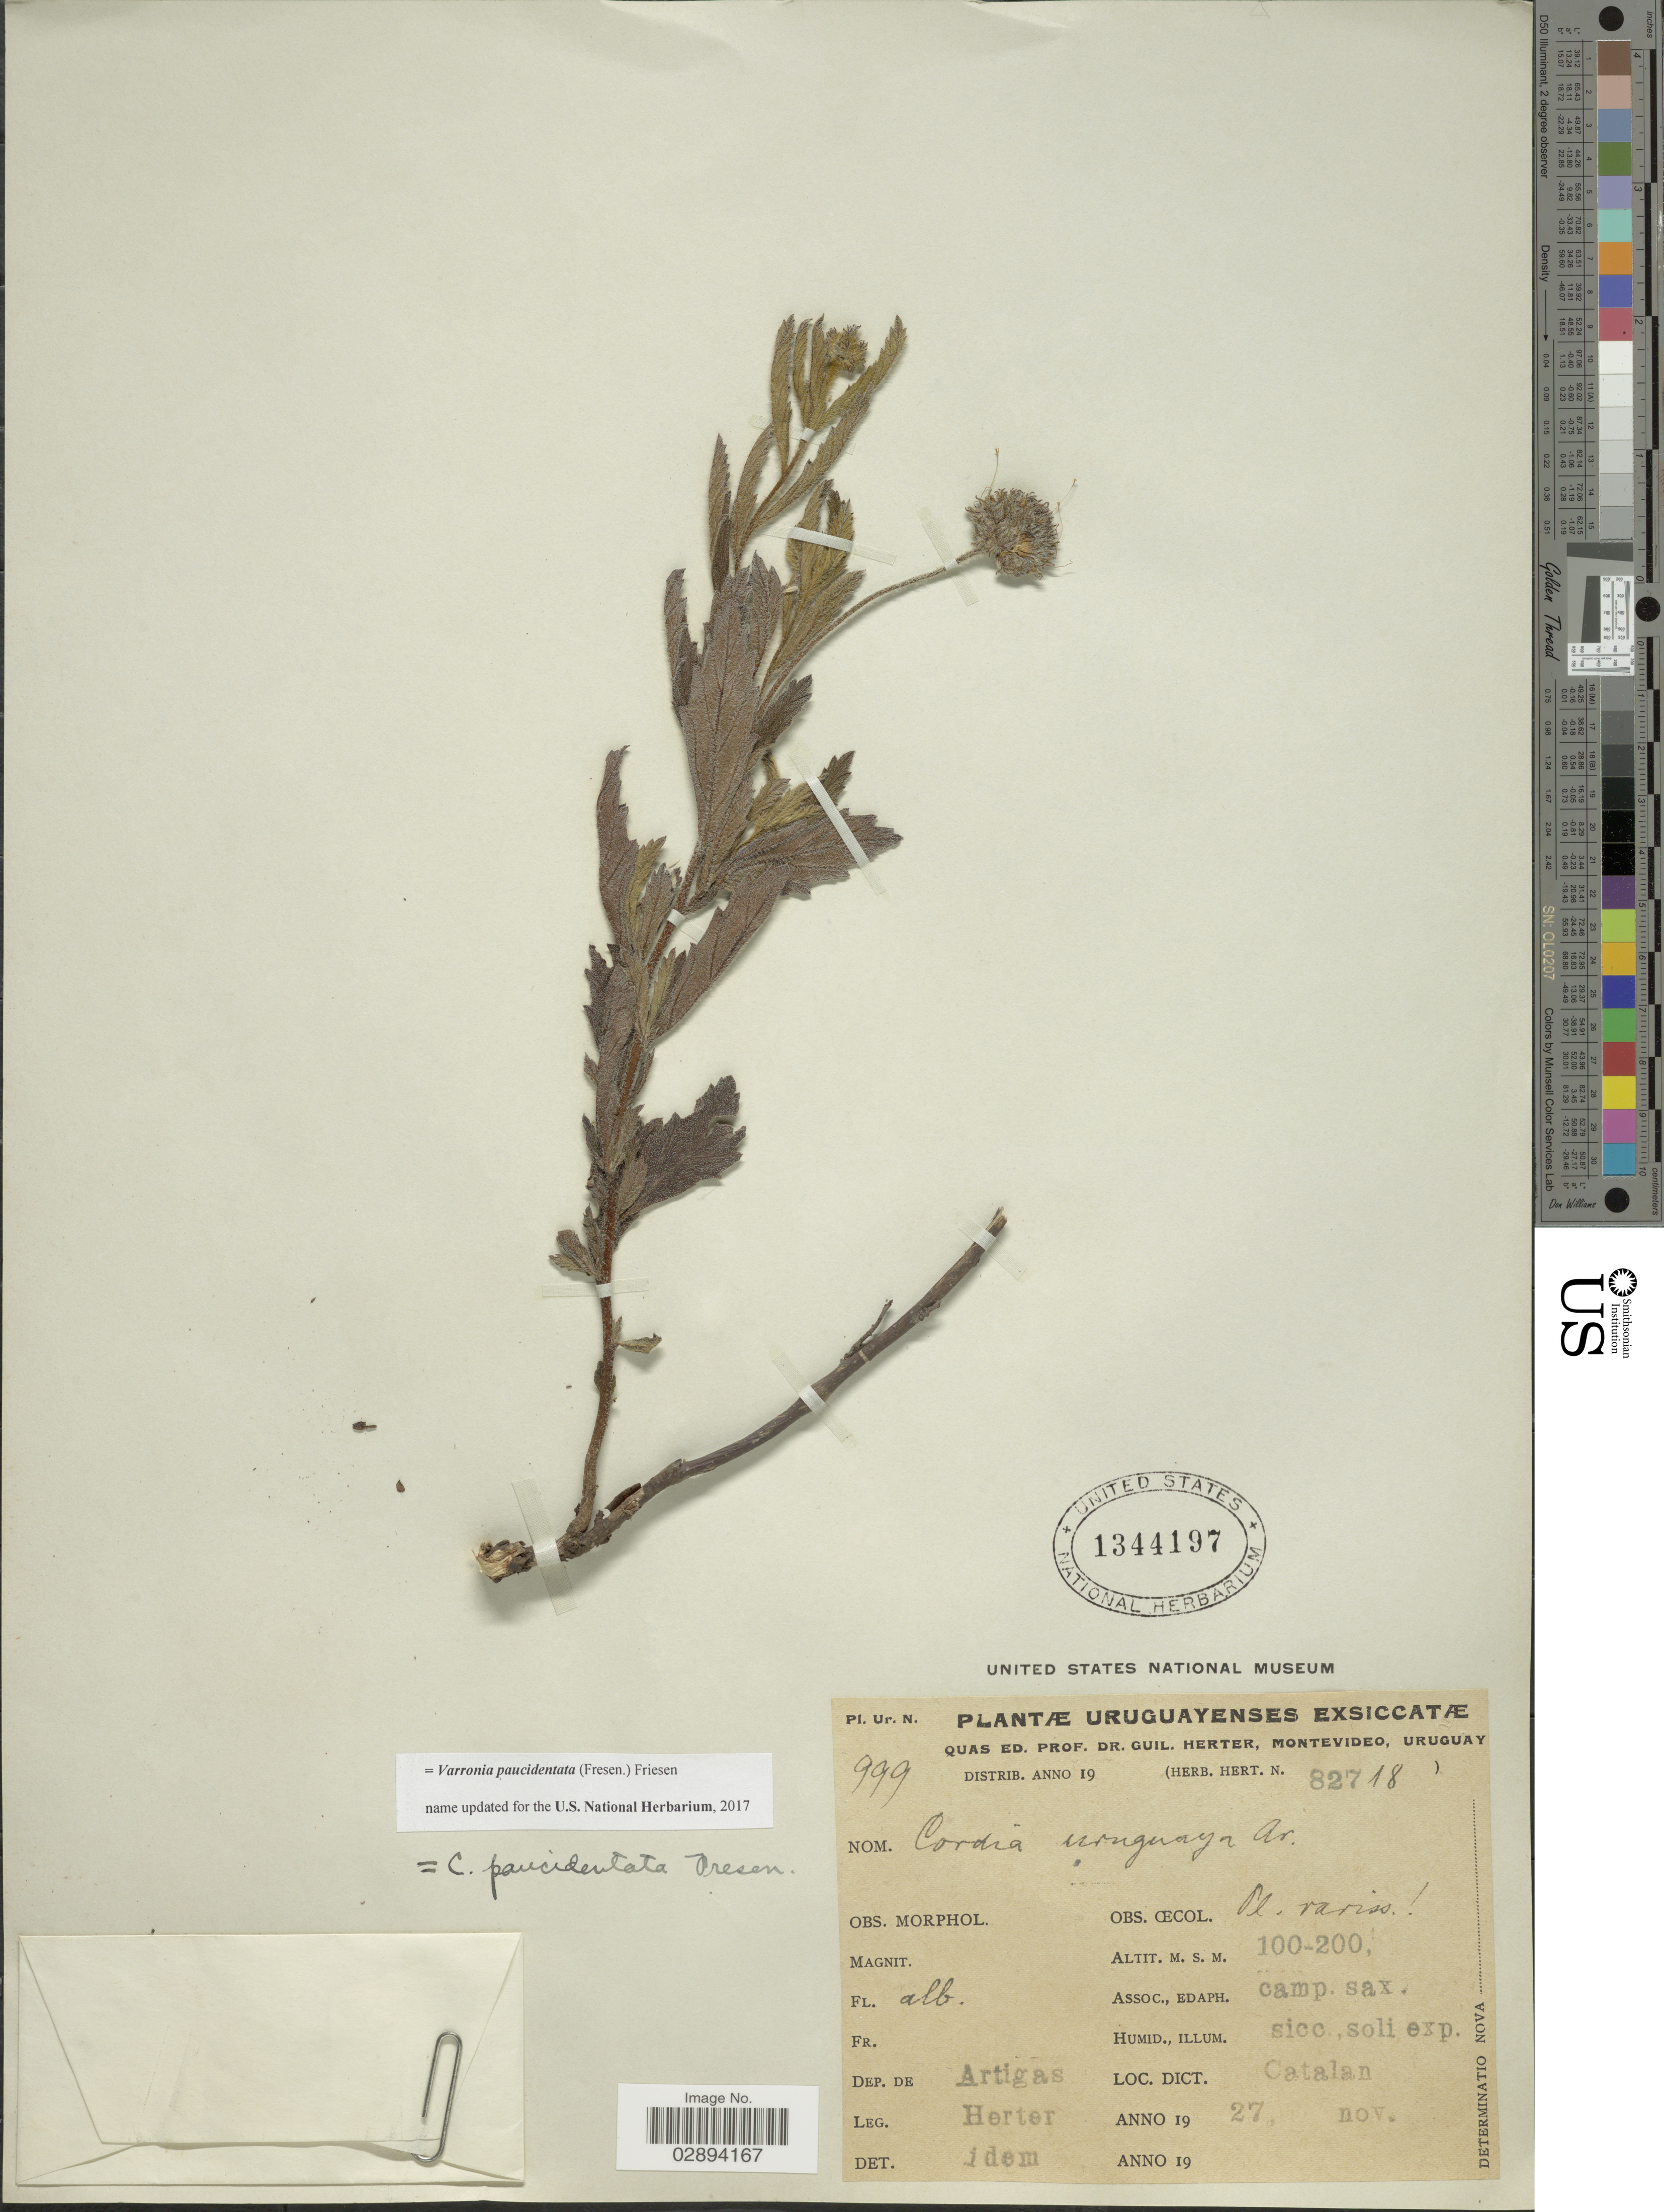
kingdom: Plantae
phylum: Tracheophyta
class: Magnoliopsida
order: Boraginales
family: Cordiaceae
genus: Varronia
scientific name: Varronia paucidentata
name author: (Fresen.) Friesen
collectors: Herter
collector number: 82718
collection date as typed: Transcribed d/m/y: 27/11/19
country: Uruguay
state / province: Artigas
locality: Dep. de Artigas, Catalan.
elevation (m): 100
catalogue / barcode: US 1344197